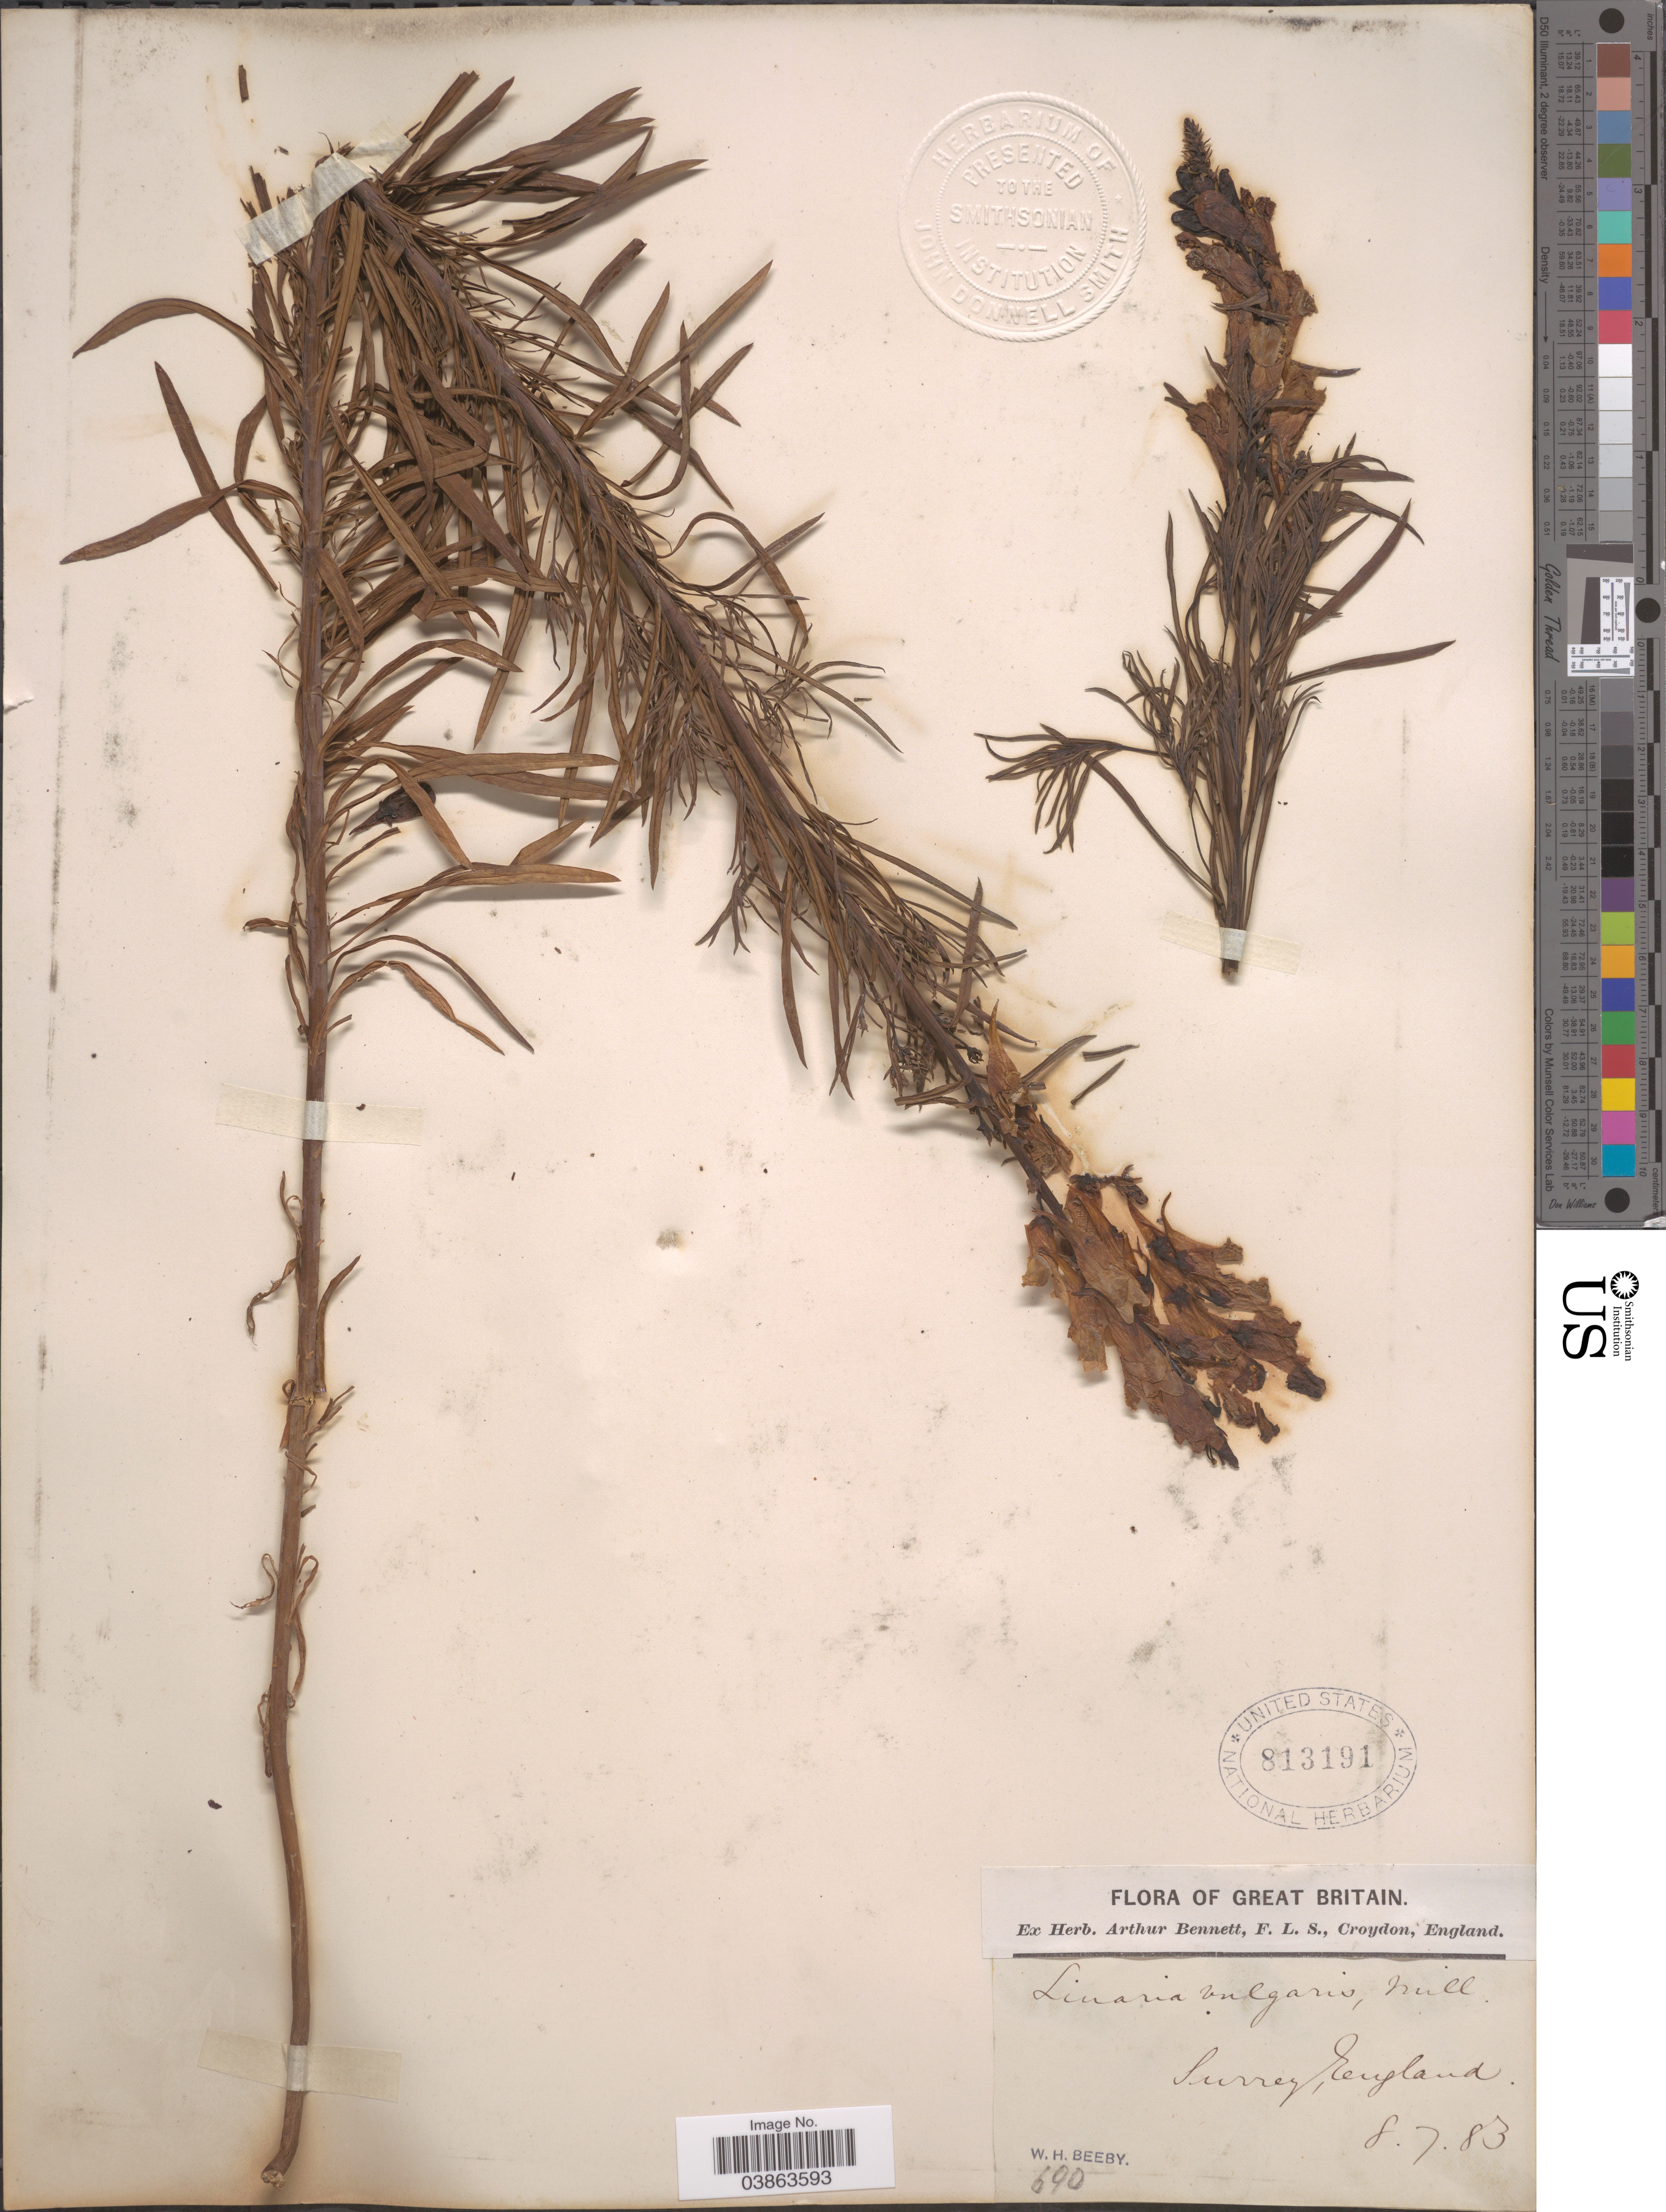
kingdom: Plantae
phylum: Tracheophyta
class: Magnoliopsida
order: Lamiales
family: Plantaginaceae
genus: Linaria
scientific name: Linaria vulgaris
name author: Mill.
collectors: W. Beeby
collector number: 690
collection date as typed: Transcribed d/m/y: 8/7/83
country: United Kingdom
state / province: England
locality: Great Britain. Surrey.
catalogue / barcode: US 813191